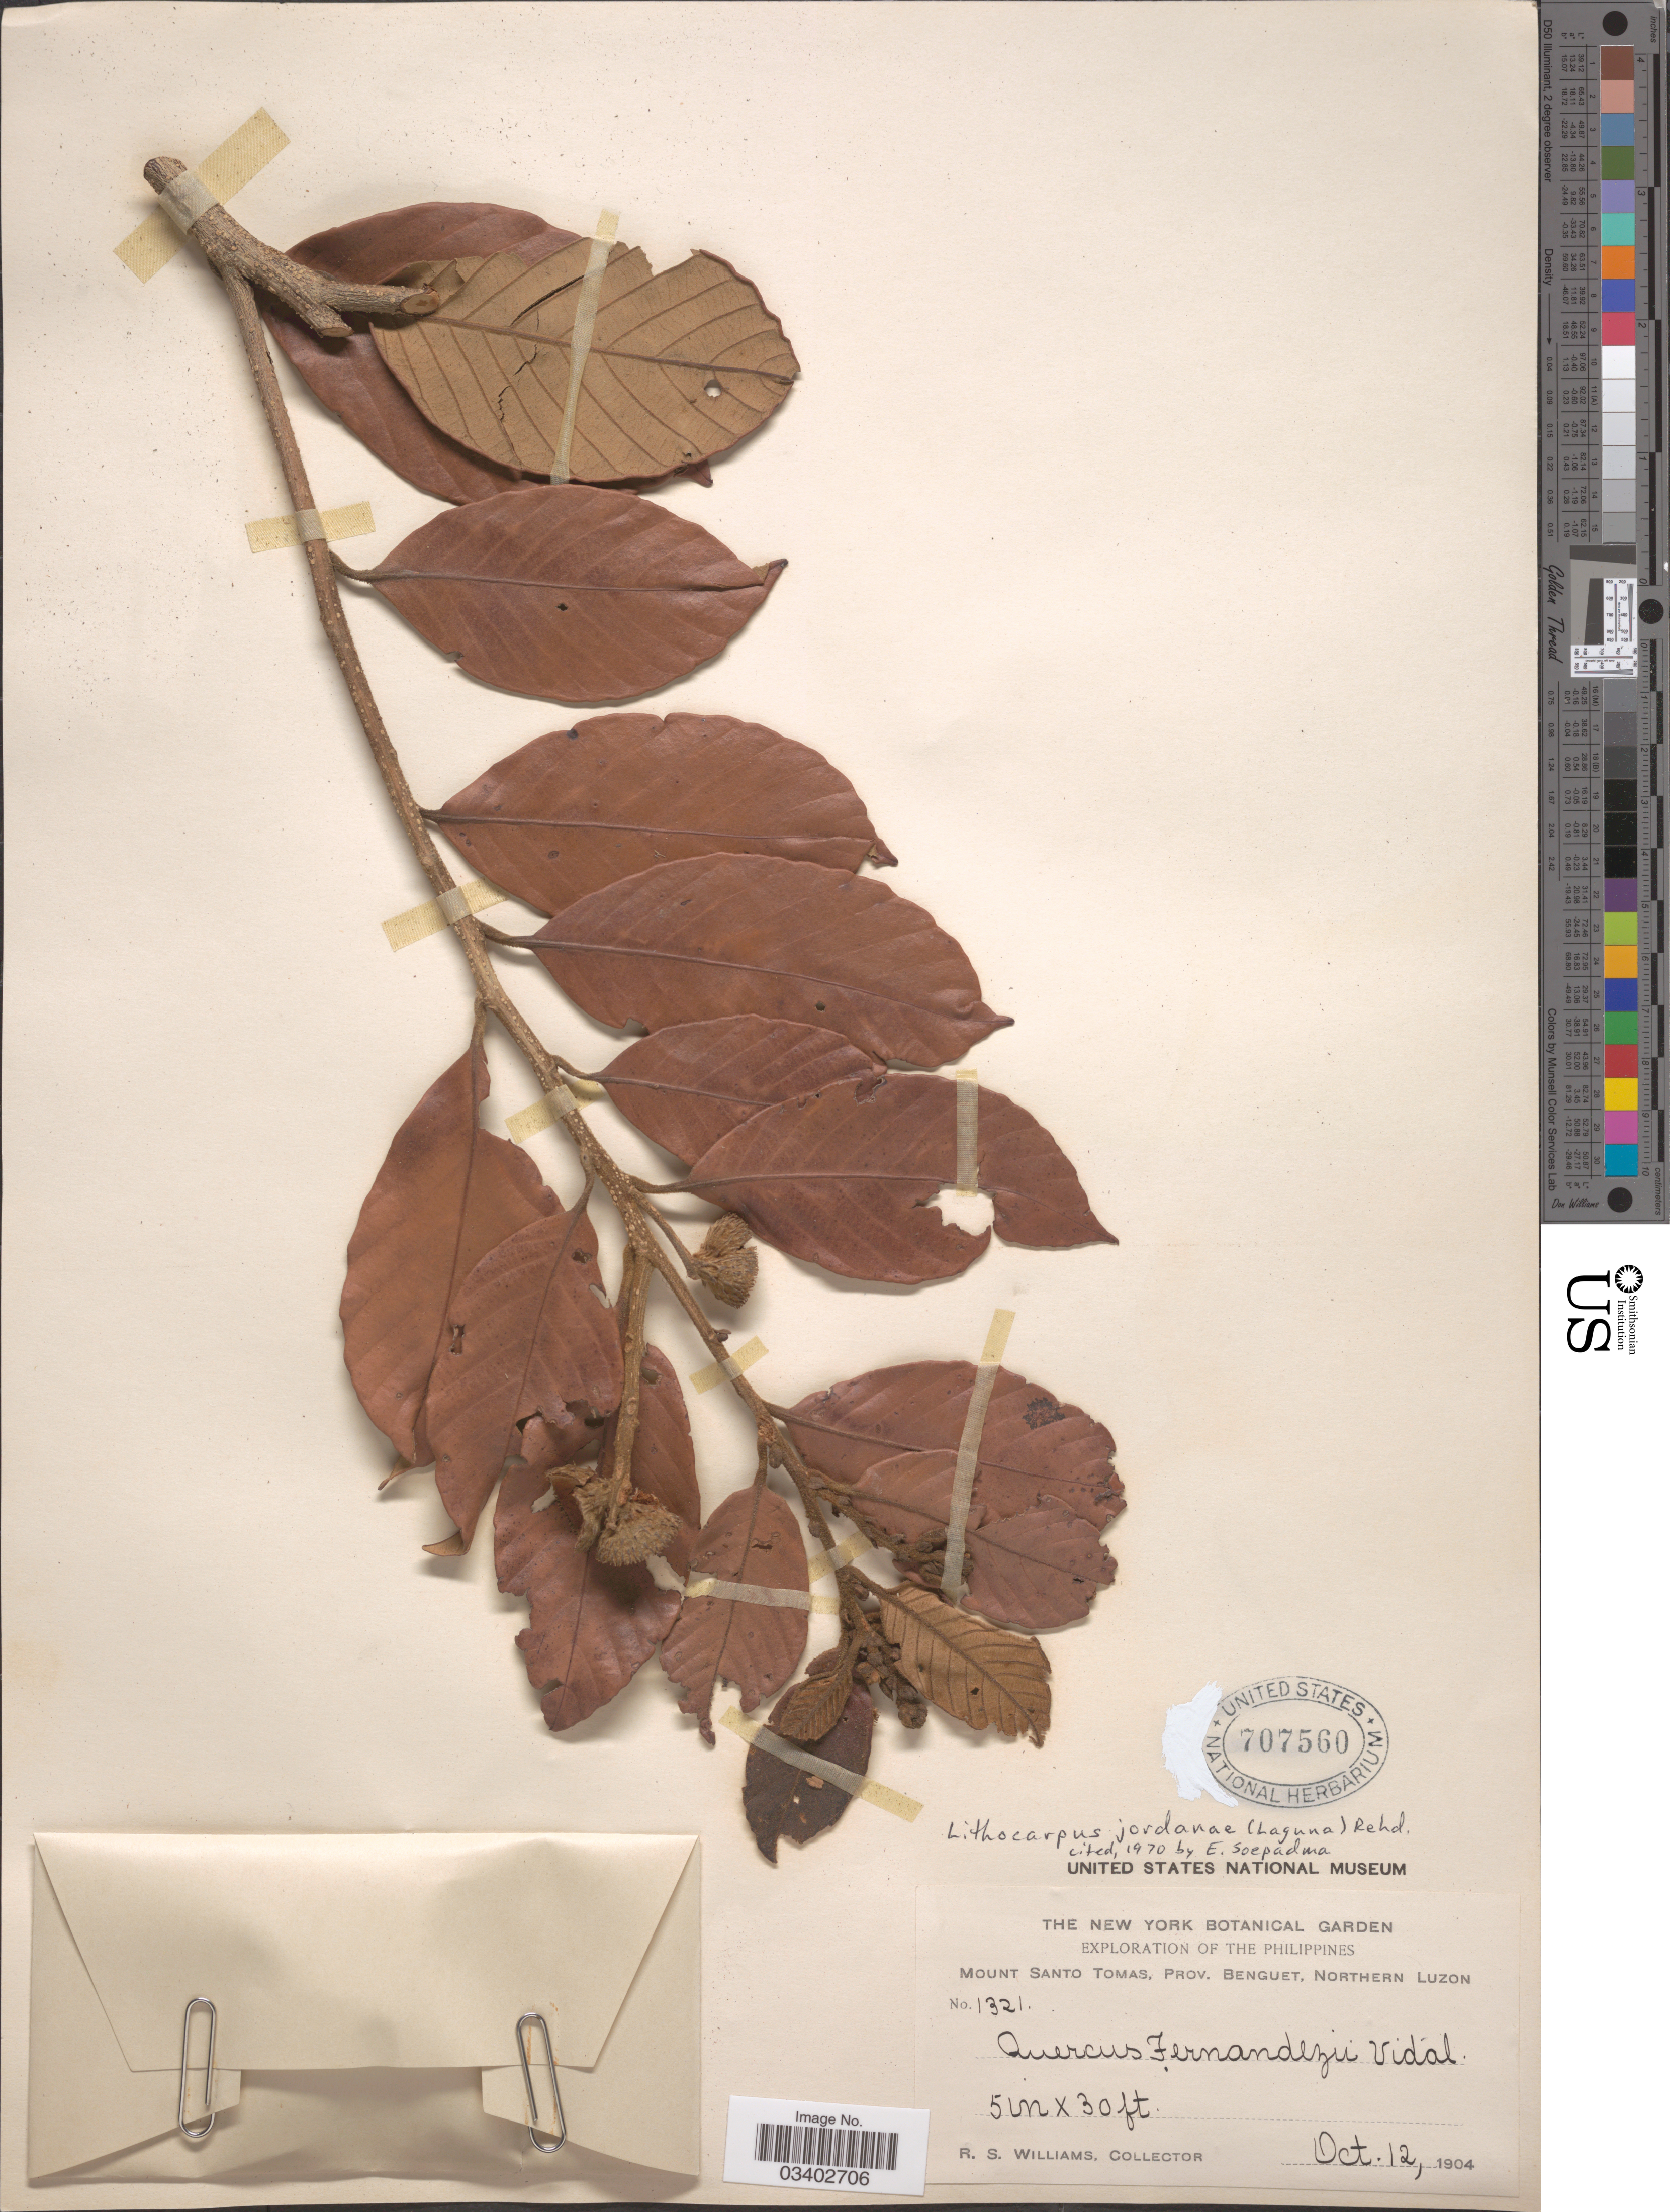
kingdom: Plantae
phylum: Tracheophyta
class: Magnoliopsida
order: Fagales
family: Fagaceae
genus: Lithocarpus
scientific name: Lithocarpus jordanae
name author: (Villanueva) Rehder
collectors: R. S. Williams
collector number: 1321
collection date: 1904-10-12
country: Philippines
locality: Mount Santo Tomas, Prov. Benguet, Northern Luzon.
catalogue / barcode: US 707560